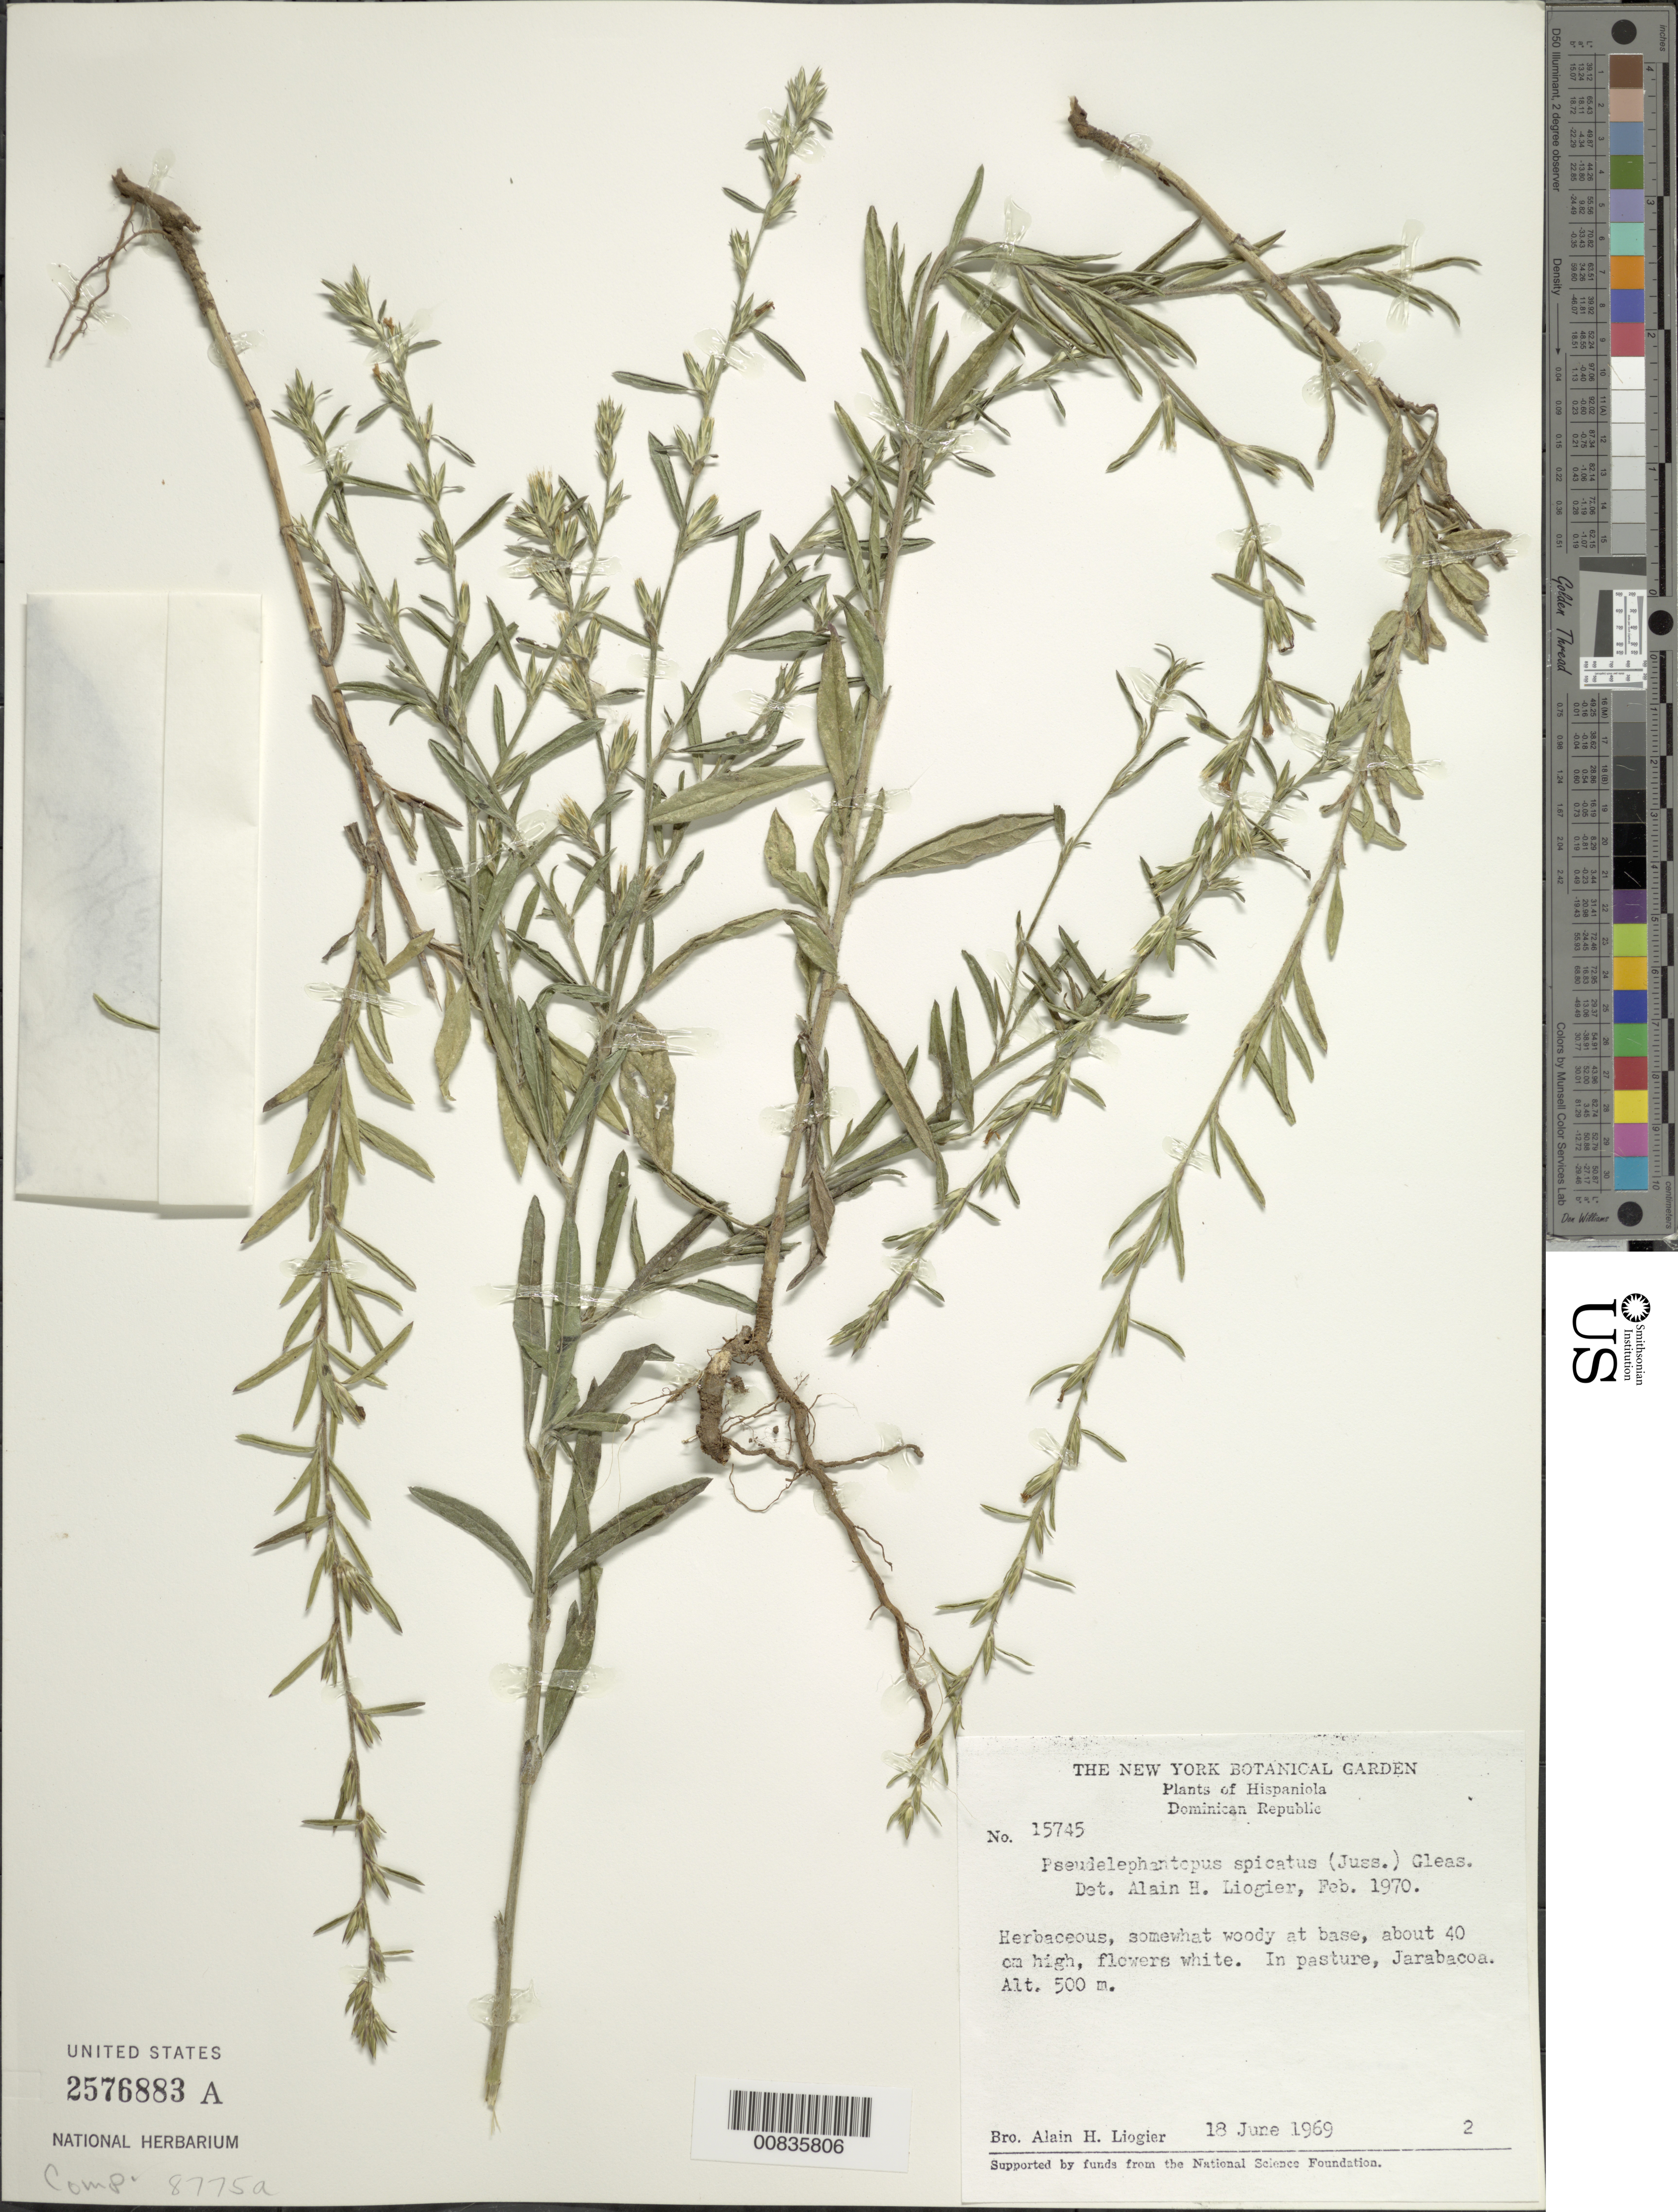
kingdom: Plantae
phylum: Tracheophyta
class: Magnoliopsida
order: Asterales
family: Asteraceae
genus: Pseudelephantopus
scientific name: Pseudelephantopus spicatus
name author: (Juss. ex Aubl.) C.F. Baker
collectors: A. H. Liogier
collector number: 15745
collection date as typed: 18 Jun 1969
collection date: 1969-06-18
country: Dominican Republic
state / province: La Vega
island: Hispaniola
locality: Jarabacoa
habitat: In pasture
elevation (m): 500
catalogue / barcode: US 2576883